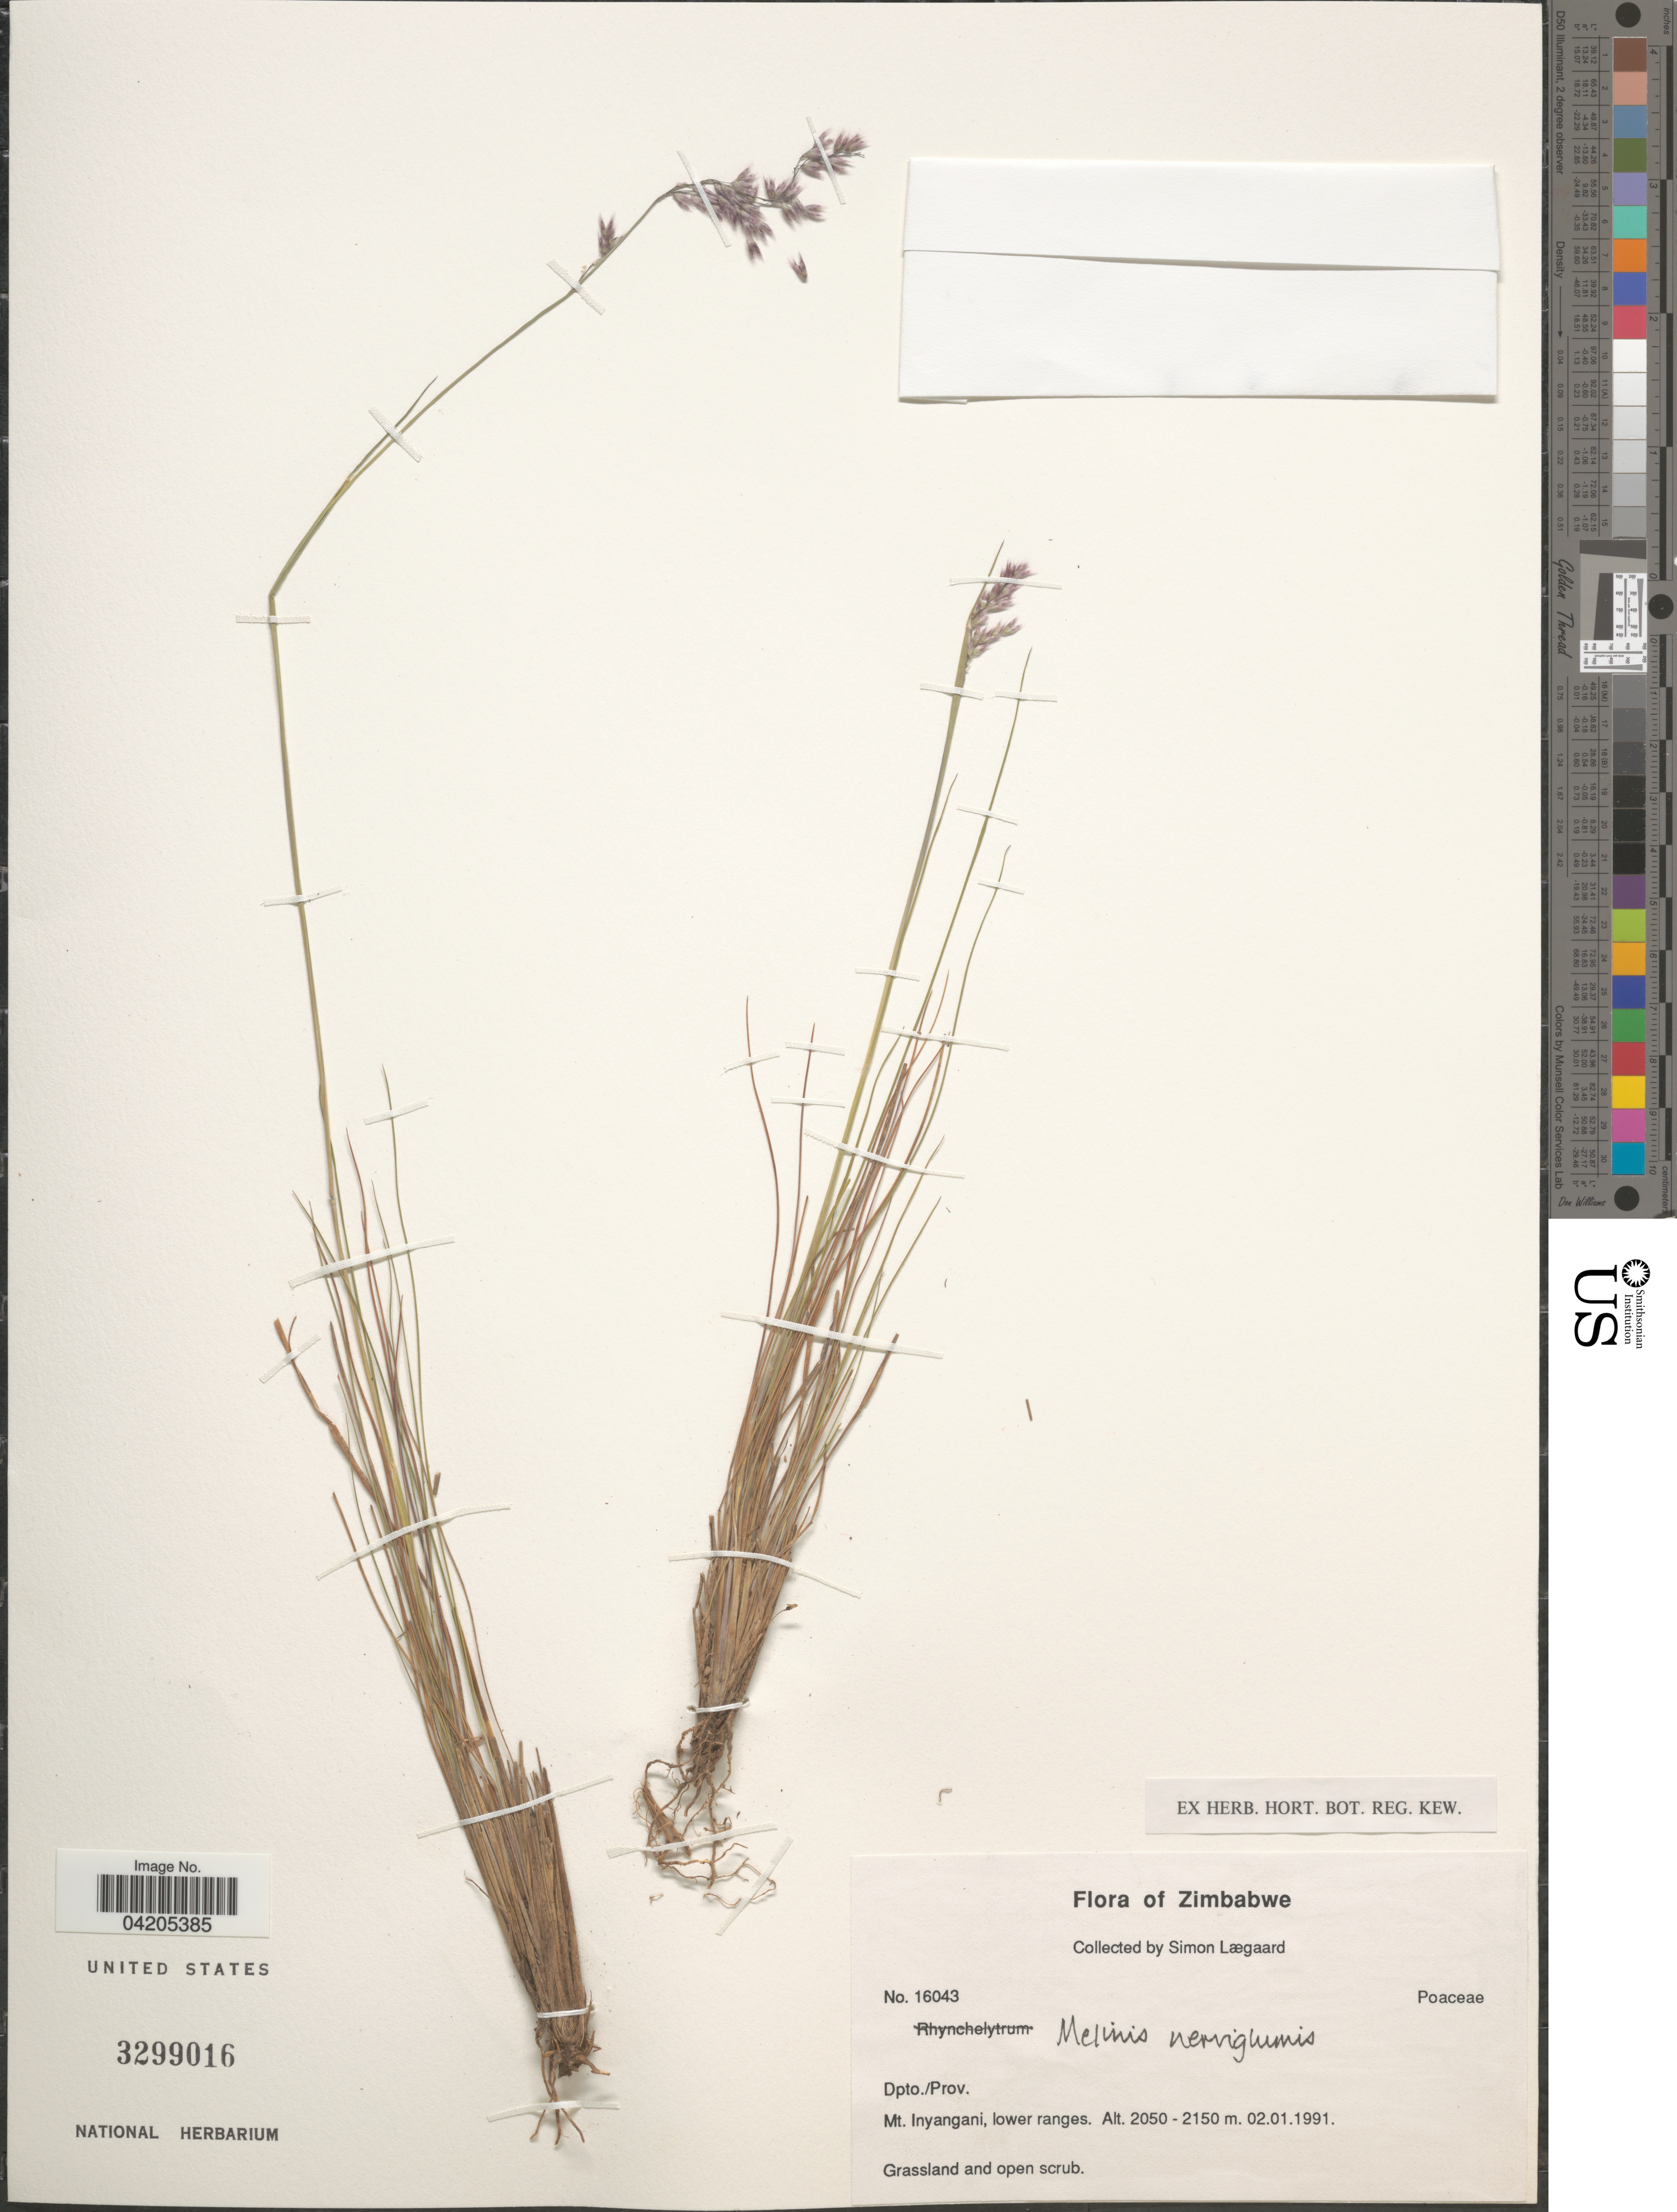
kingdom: Plantae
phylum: Tracheophyta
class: Liliopsida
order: Poales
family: Poaceae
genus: Melinis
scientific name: Melinis nerviglumis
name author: (Franch.) Zizka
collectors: S. Lægaard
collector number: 16043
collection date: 1991-01-02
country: Zimbabwe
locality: Dpto./Prov. Mt. Inyangani, lower ranges.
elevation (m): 2050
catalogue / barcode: US 3299016